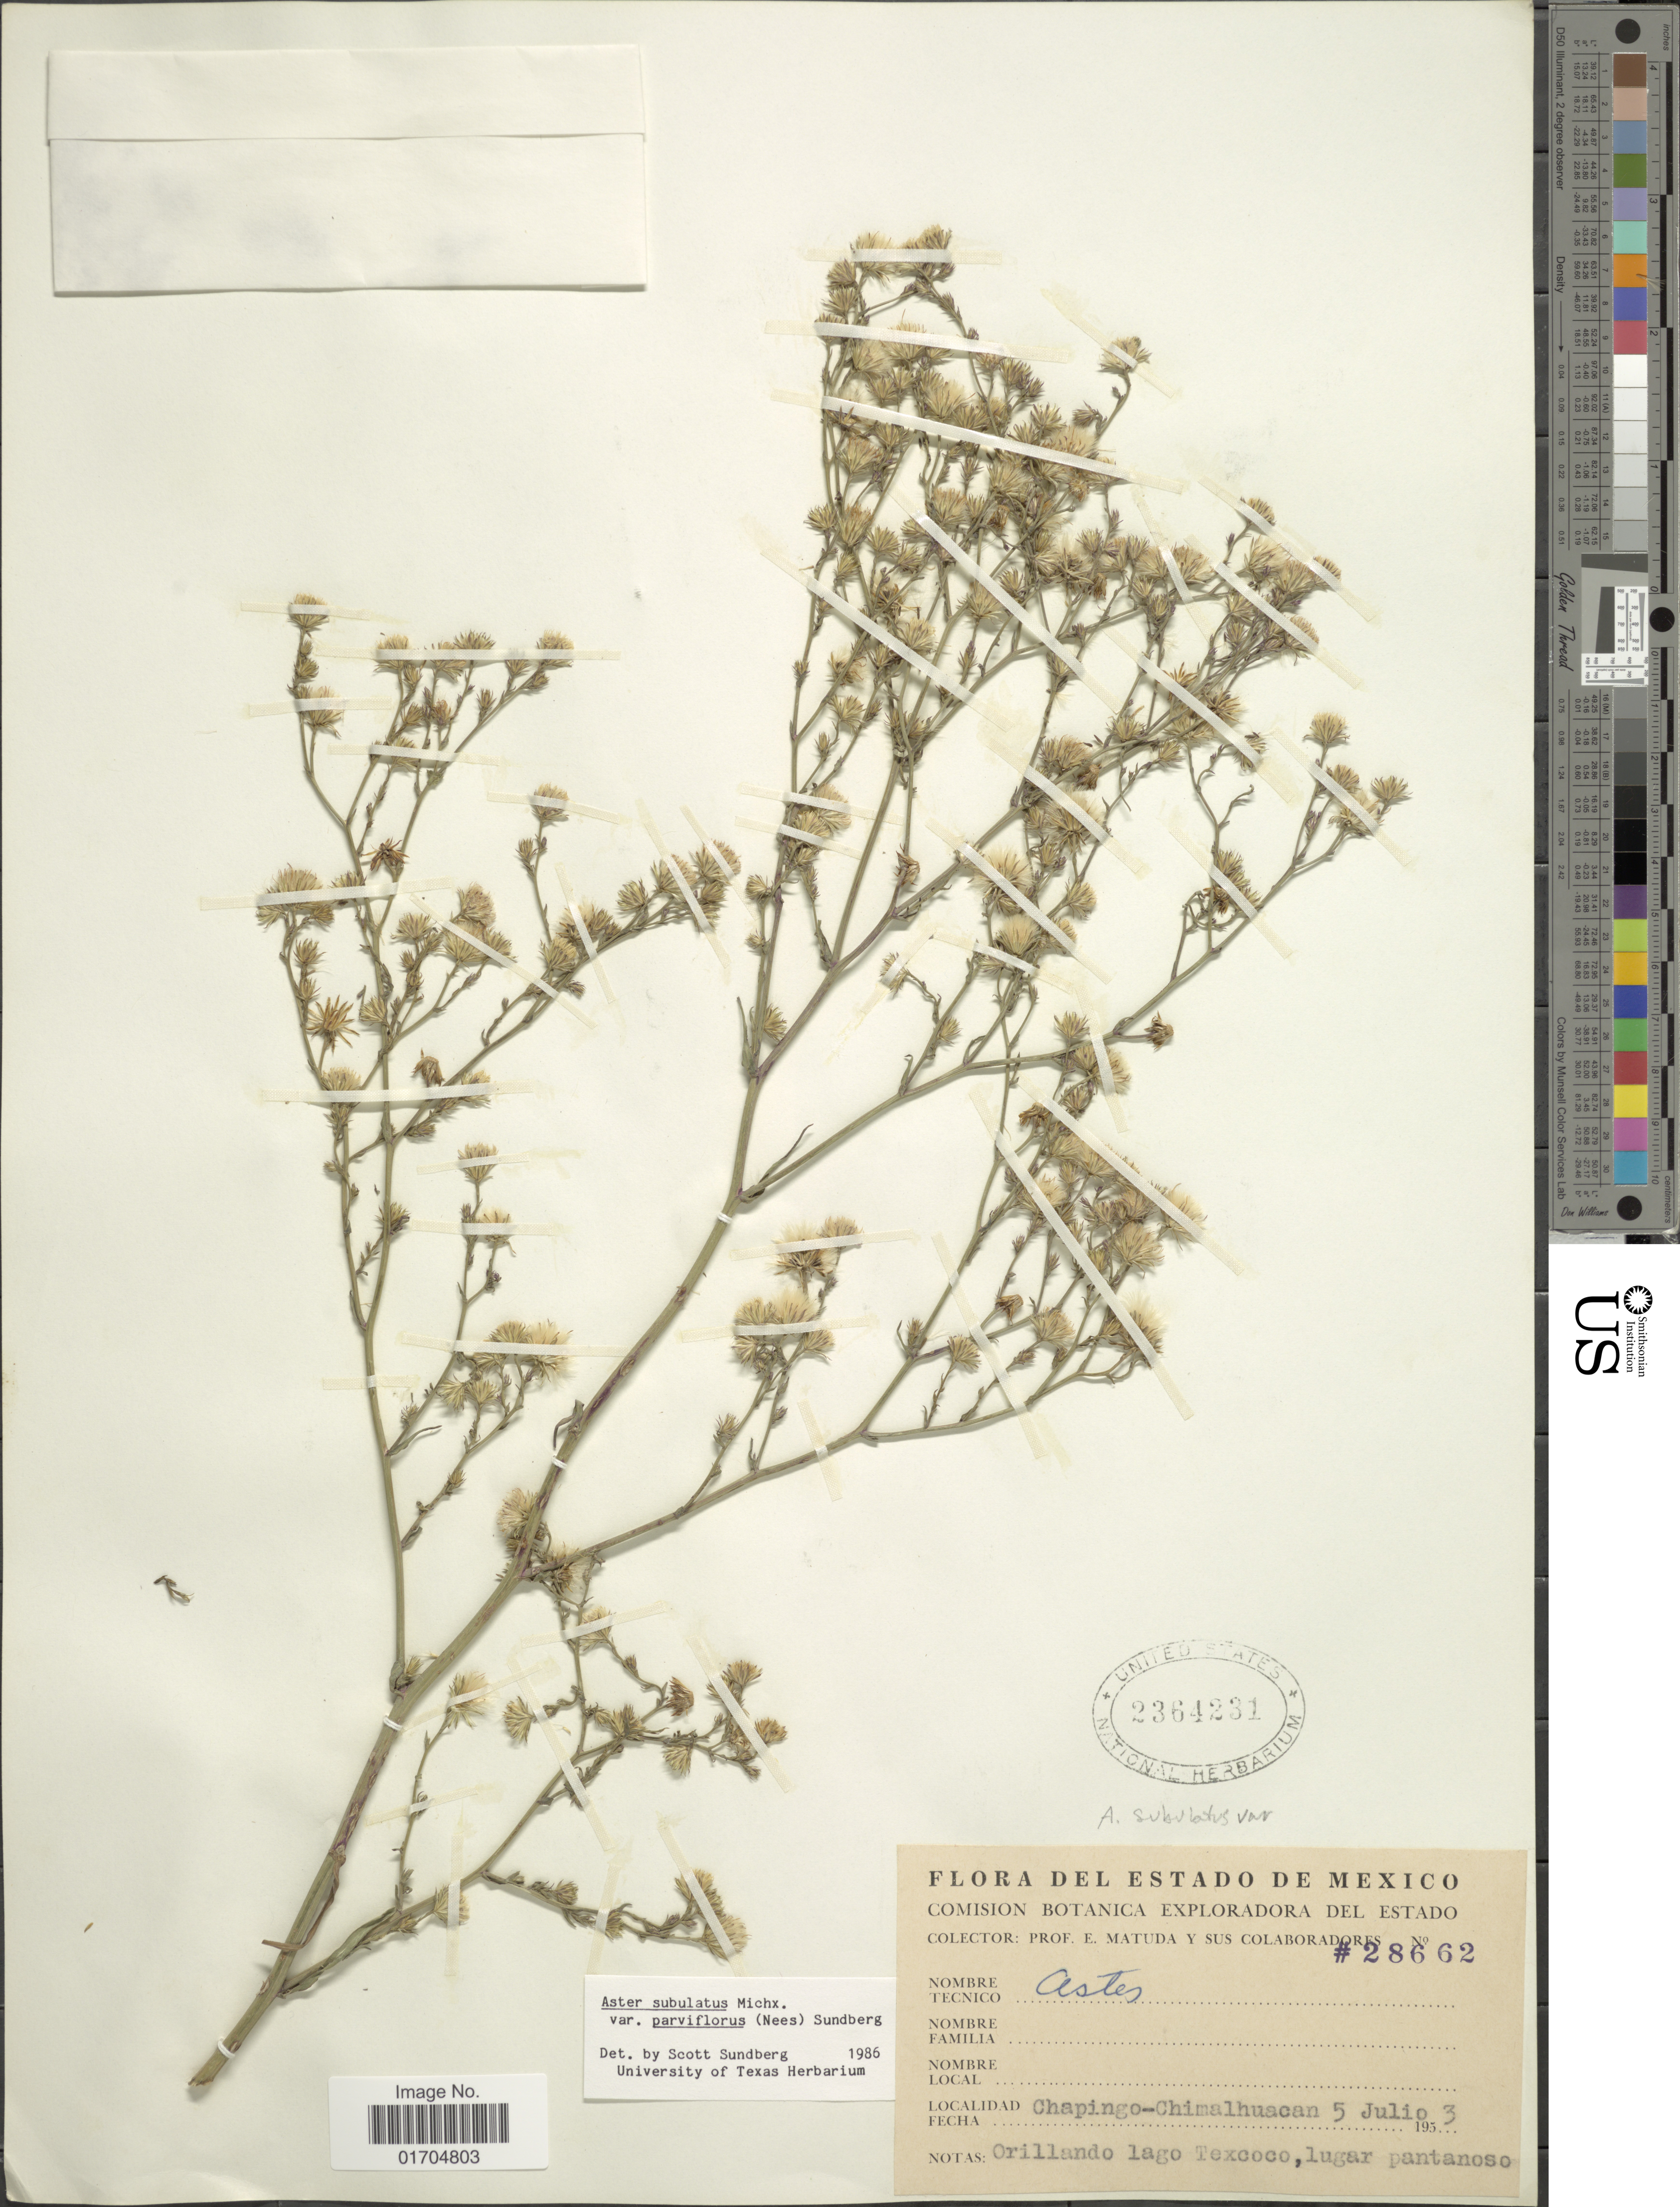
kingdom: Plantae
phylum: Tracheophyta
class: Magnoliopsida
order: Asterales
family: Asteraceae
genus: Symphyotrichum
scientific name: Symphyotrichum subulatum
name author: (Michx.) G.L. Nesom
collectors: E. Matuda & et al.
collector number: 28662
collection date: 1953-07-05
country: Mexico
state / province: México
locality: Chapingo-Chimalhuacan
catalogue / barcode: US 2364231